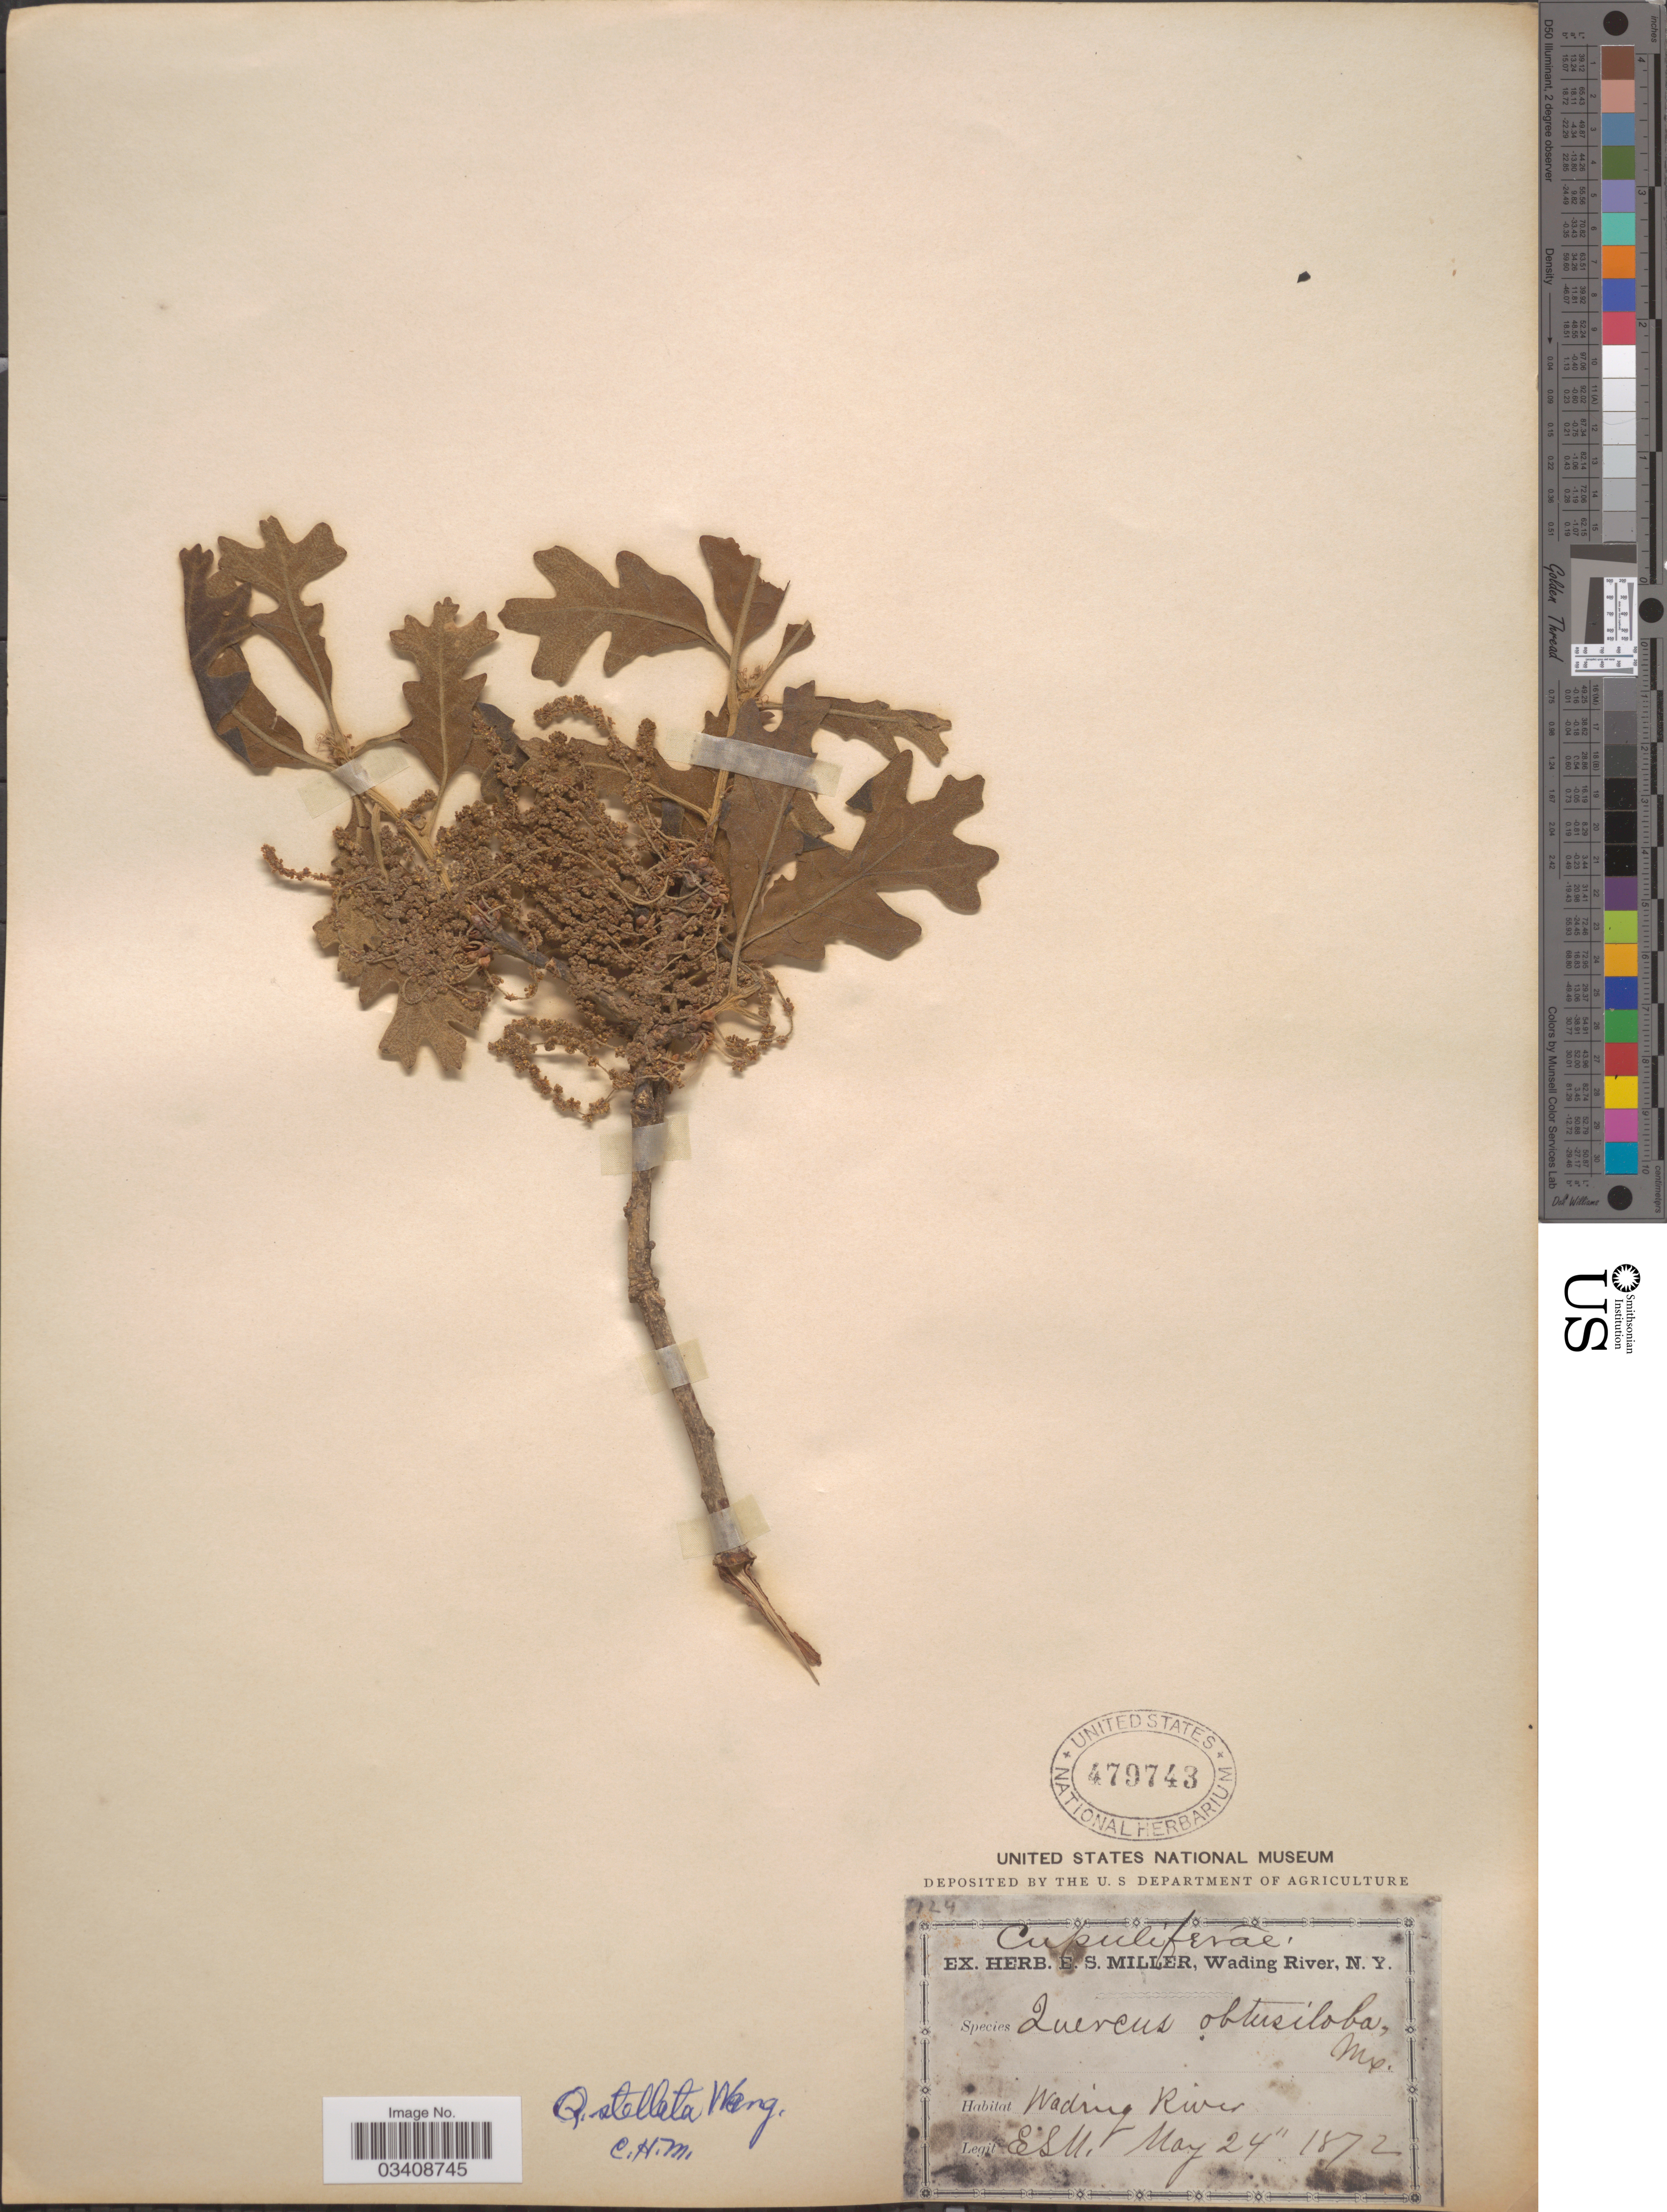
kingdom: Plantae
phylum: Tracheophyta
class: Magnoliopsida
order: Fagales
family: Fagaceae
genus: Quercus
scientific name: Quercus stellata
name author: Wangenh.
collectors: E. S. Miller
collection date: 1872-05-24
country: United States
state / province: New York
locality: Wading River.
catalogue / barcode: US 479743